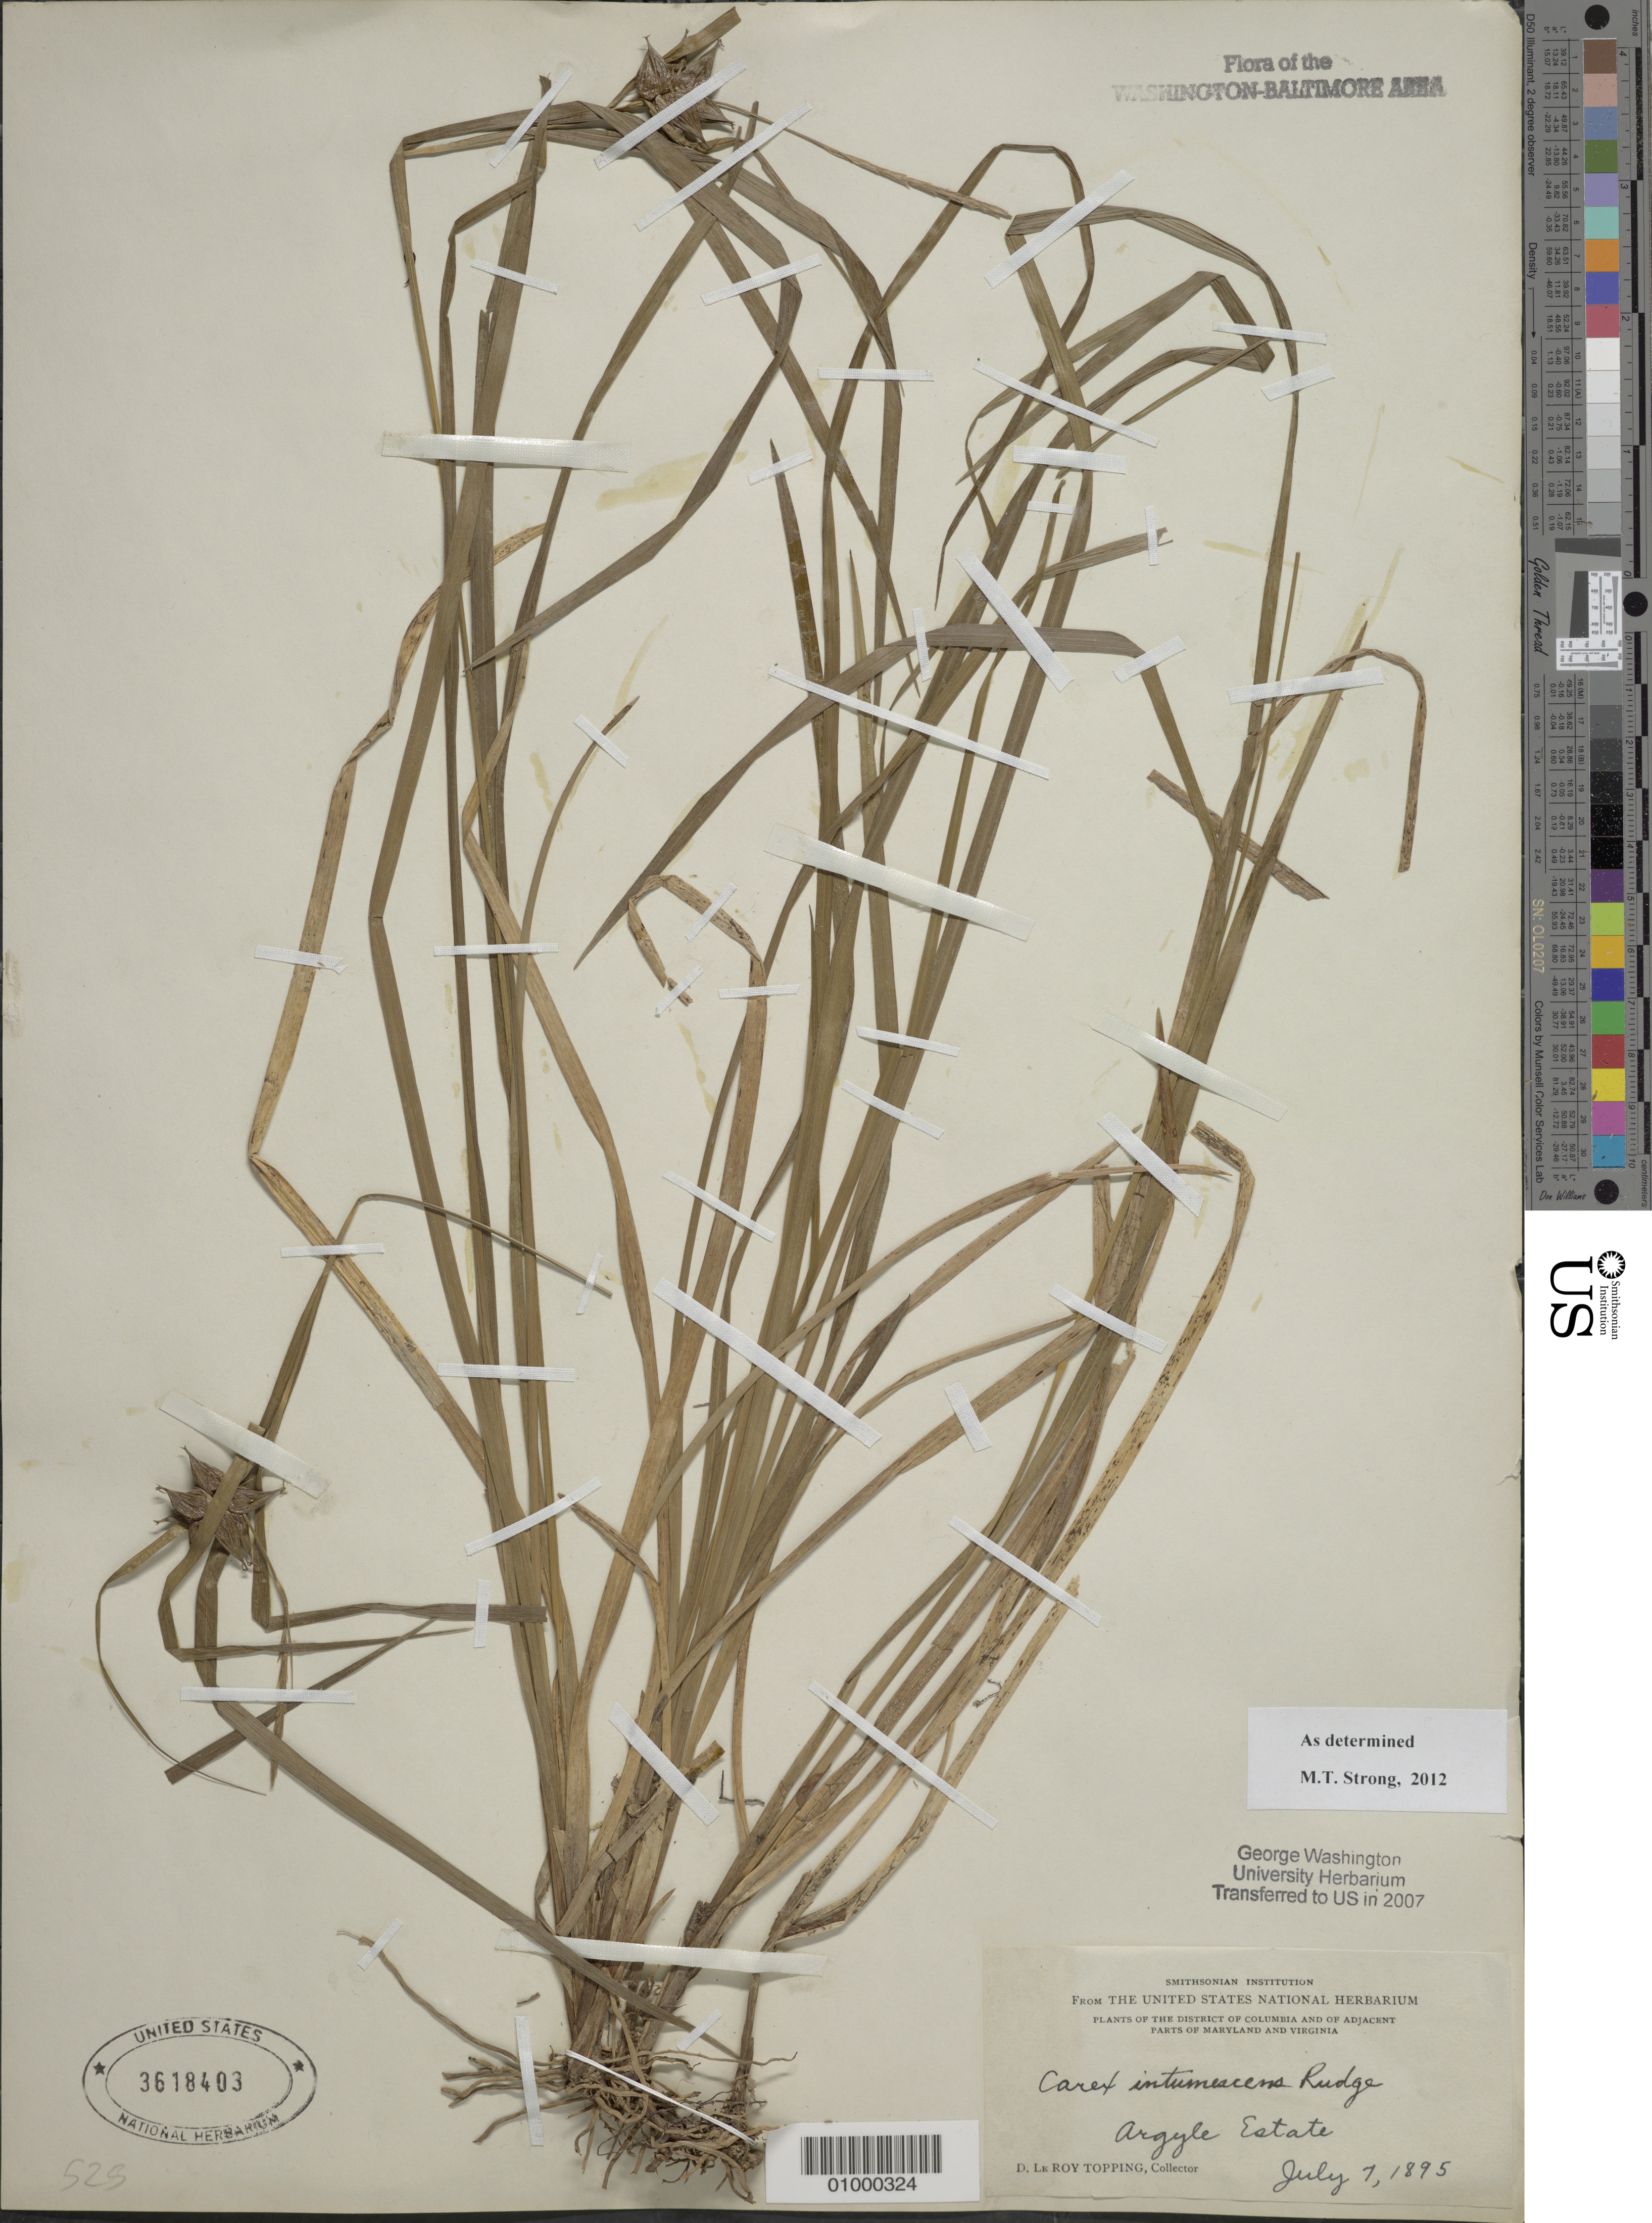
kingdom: Plantae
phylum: Tracheophyta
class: Liliopsida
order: Poales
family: Cyperaceae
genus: Carex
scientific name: Carex intumescens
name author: Rudge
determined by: Strong, M. T., (US), Smithsonian Institution - National Museum of Natural History (UNITED STATES)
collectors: D. L. Topping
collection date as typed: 07 Jul 1895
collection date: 1895-07-07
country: United States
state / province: District of Columbia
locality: Argyle Estate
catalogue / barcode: US 3618403